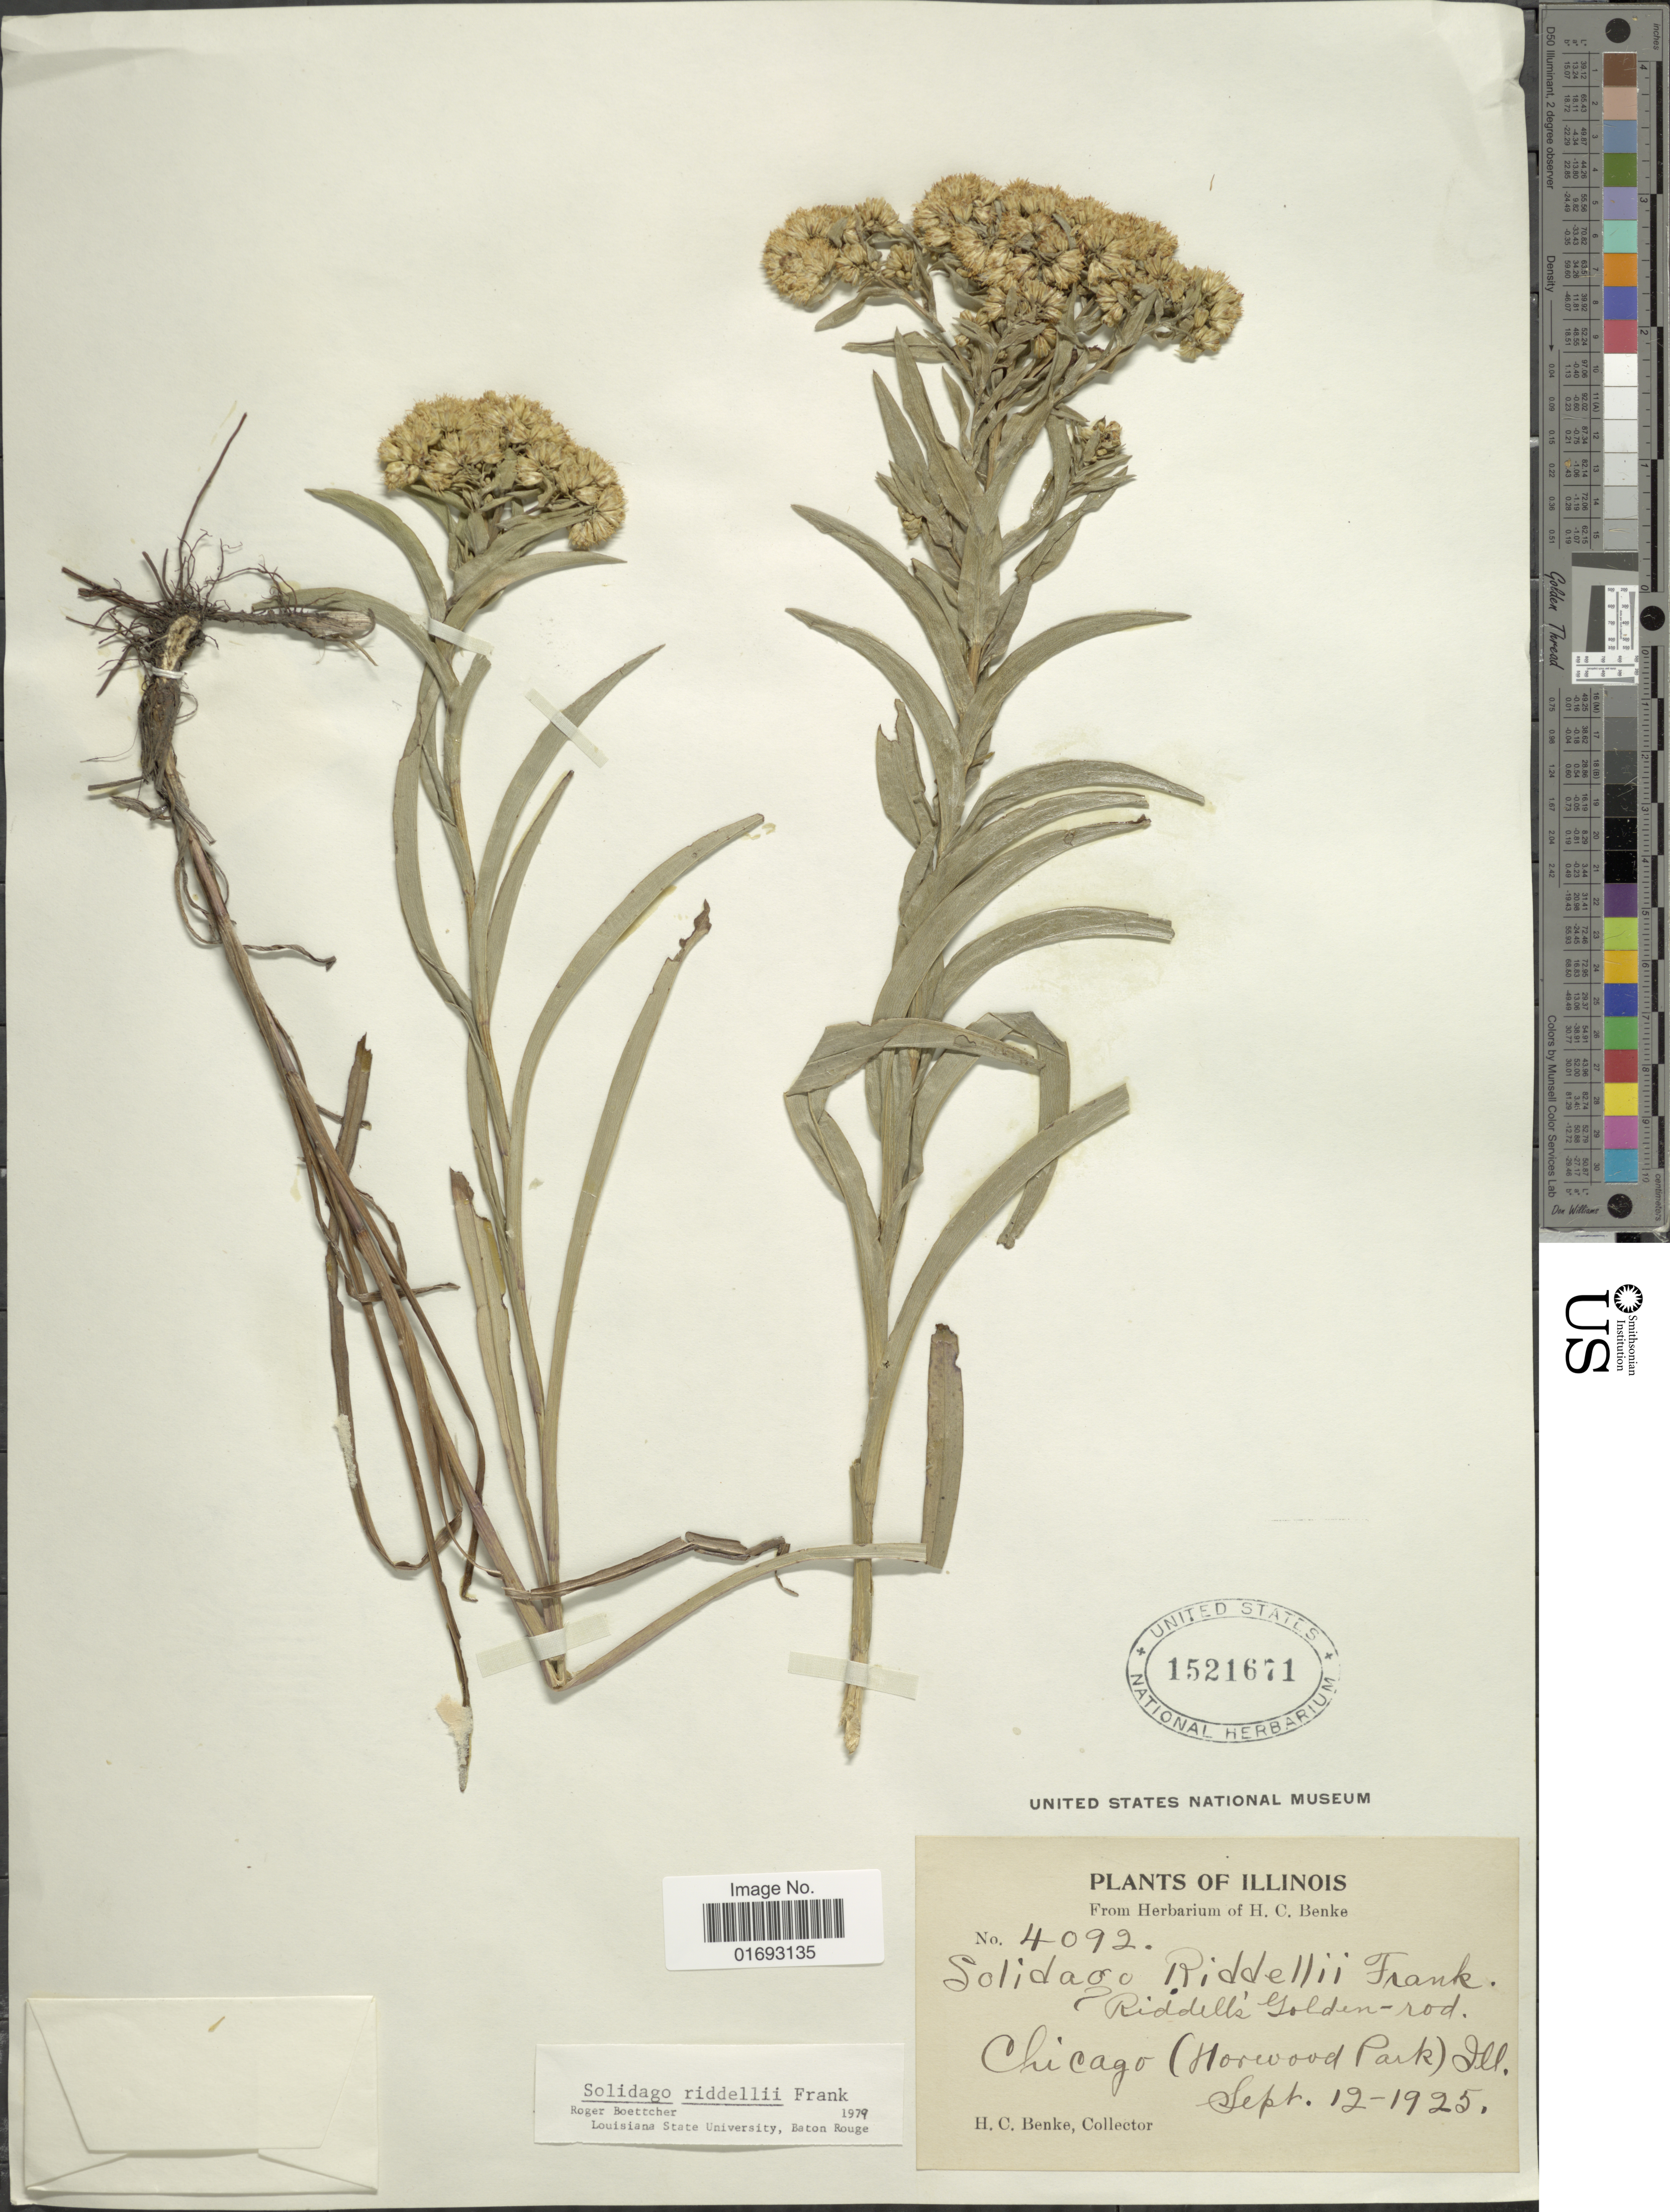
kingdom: Plantae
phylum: Tracheophyta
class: Magnoliopsida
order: Asterales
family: Asteraceae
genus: Oligoneuron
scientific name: Oligoneuron riddellii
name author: (Frank) Rydb.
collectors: H. Benke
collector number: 4092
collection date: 1925-09-12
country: United States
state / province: Illinois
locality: Chicago (Horwood Park)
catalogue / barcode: US 1521671